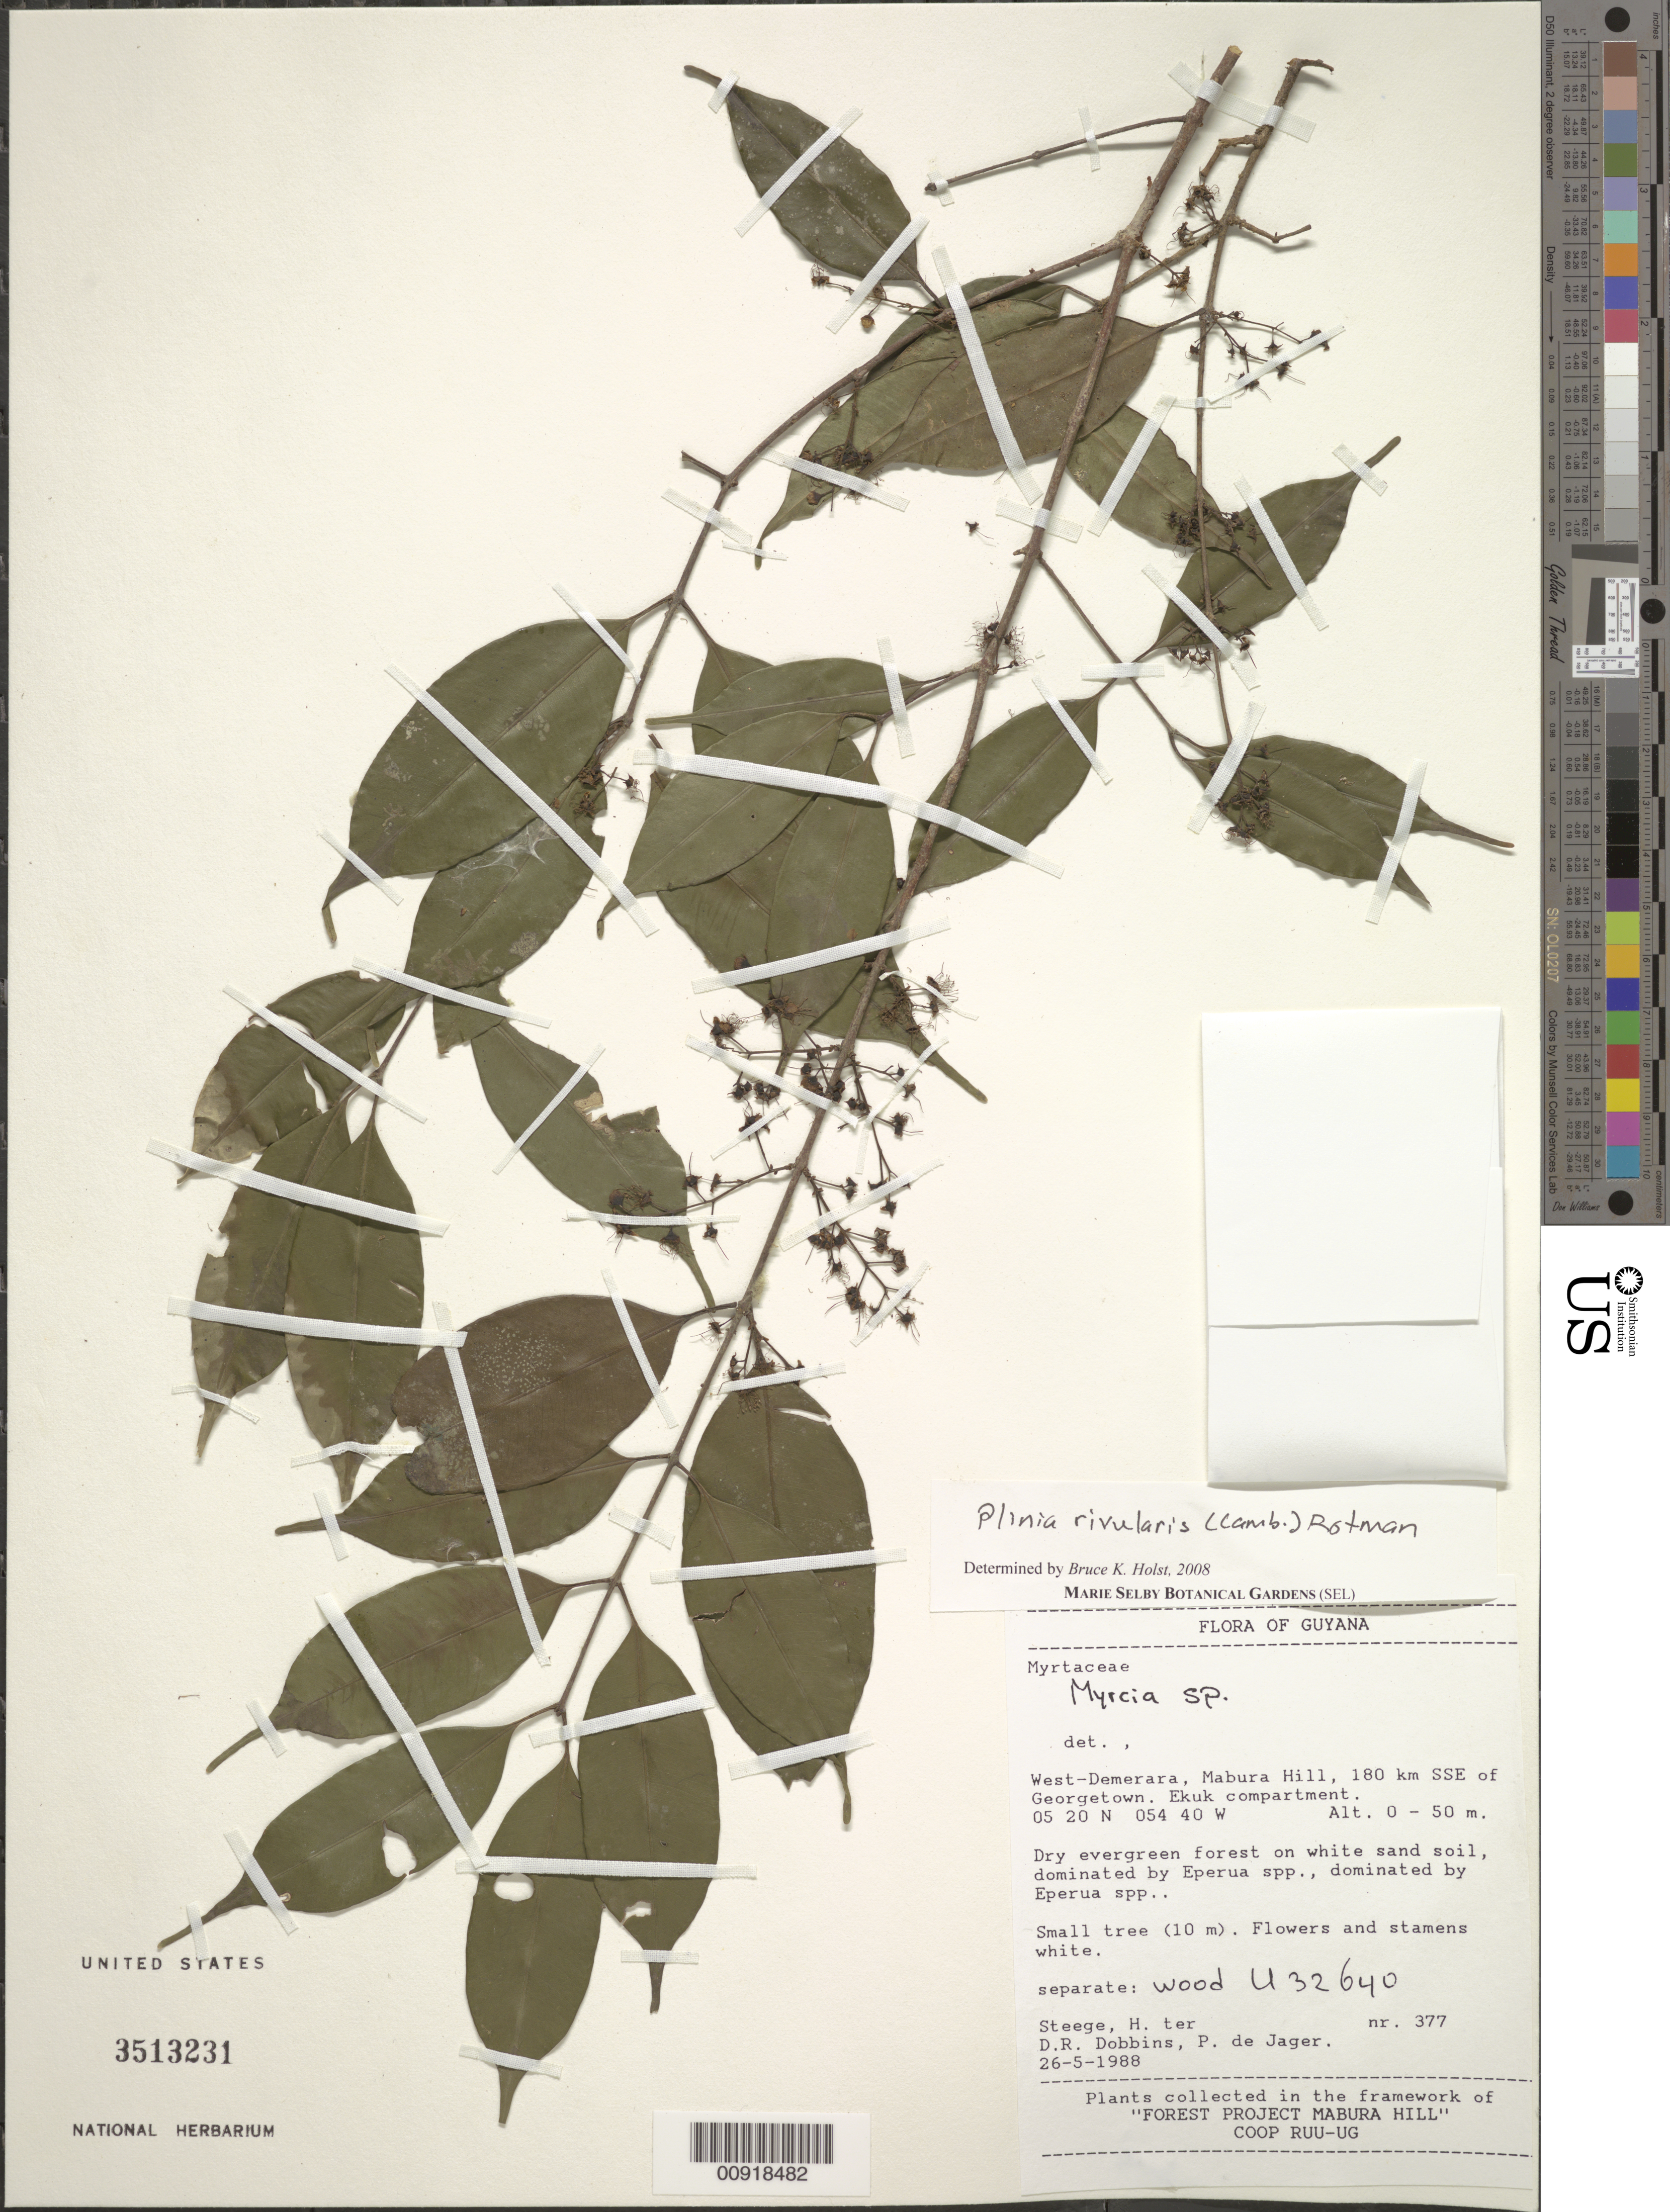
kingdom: Plantae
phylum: Tracheophyta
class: Magnoliopsida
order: Myrtales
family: Myrtaceae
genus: Plinia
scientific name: Plinia rivularis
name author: (Cambess.) Rotman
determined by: Holst, Bruce K.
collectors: H. ter Steege, D. Dobbins & P. De Jager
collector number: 377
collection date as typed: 26-May-88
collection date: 1988-05-26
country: Guyana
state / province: U. Demerara-Berbice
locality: Mabura Hill, 180 km SSE of Georgetown, Ekuk Compartment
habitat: Dry evergreen forest on white sand soil, dominated by Epeerua spp.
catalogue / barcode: US 3513231